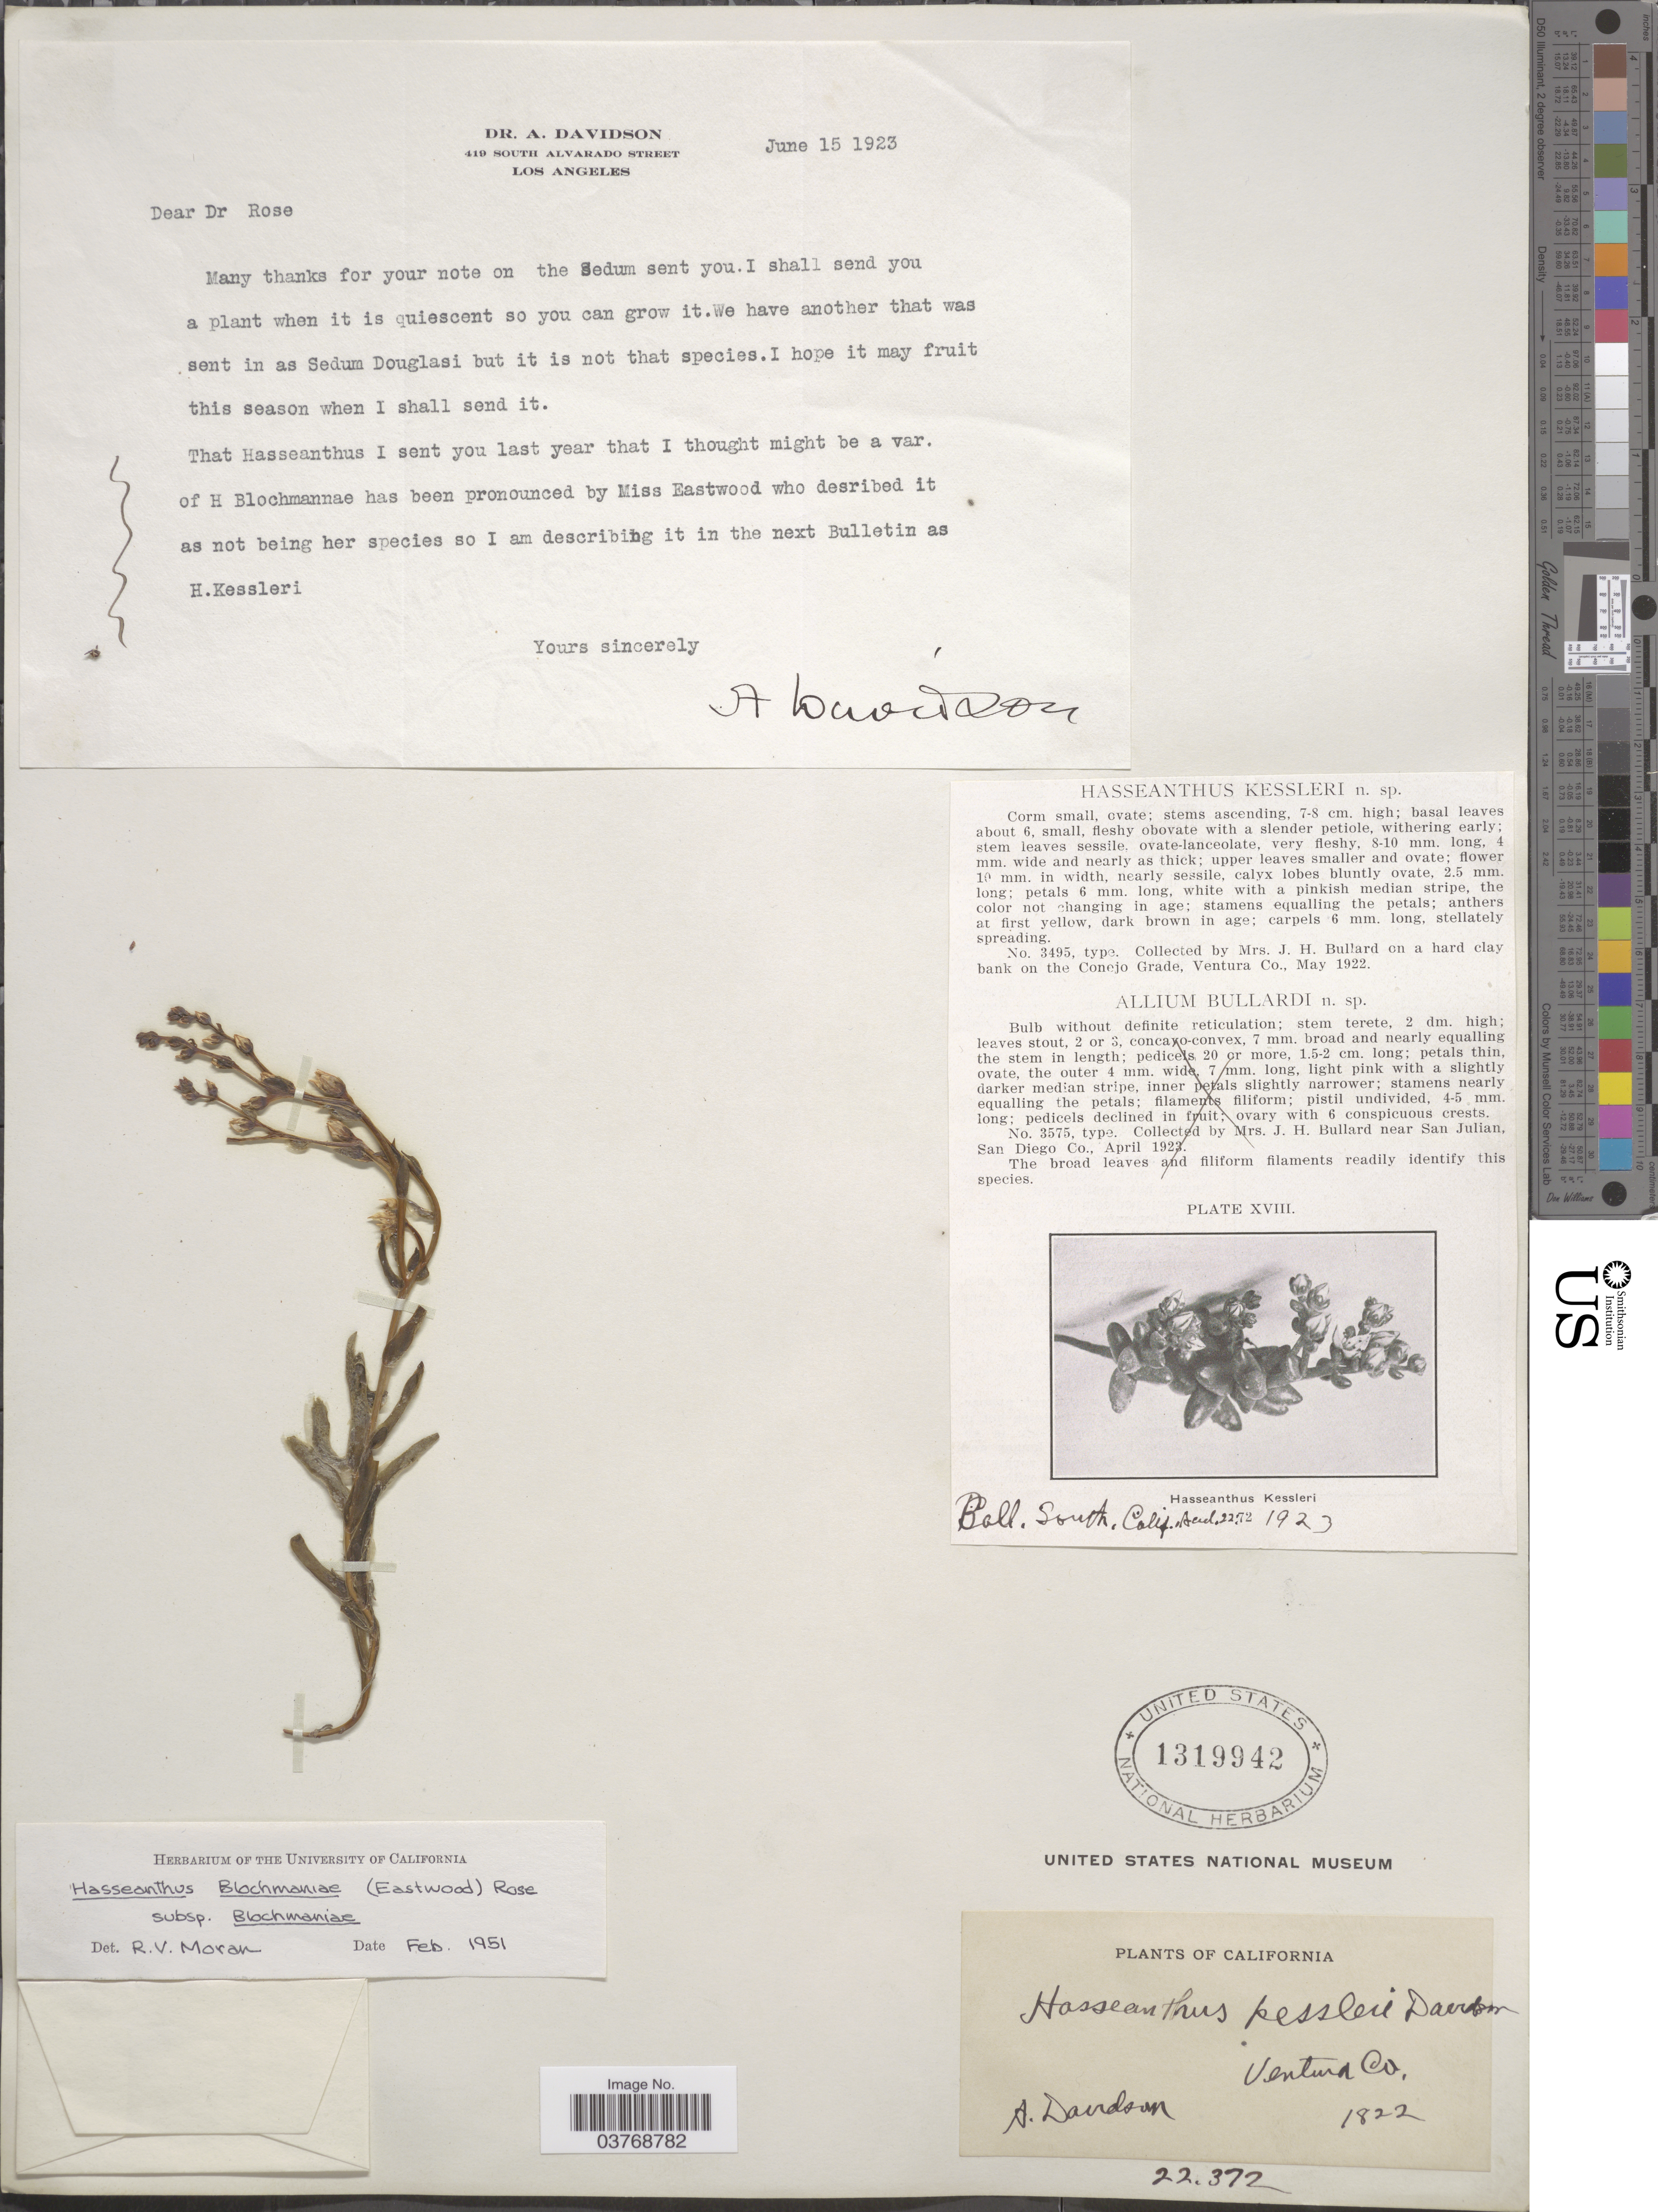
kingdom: Plantae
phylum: Tracheophyta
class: Magnoliopsida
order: Saxifragales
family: Crassulaceae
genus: Dudleya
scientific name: Dudleya blochmaniae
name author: (Eastw.) Moran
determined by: Strong, Mark T., (BOT), Smithsonian Institution - National Museum of Natural History (UNITED STATES)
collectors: J. Bullard & A. Davidson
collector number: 3495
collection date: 1822-05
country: United States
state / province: California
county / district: Ventura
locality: On a hard clay bank on the Conejo Grade, Ventura Co.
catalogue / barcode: US 1319942